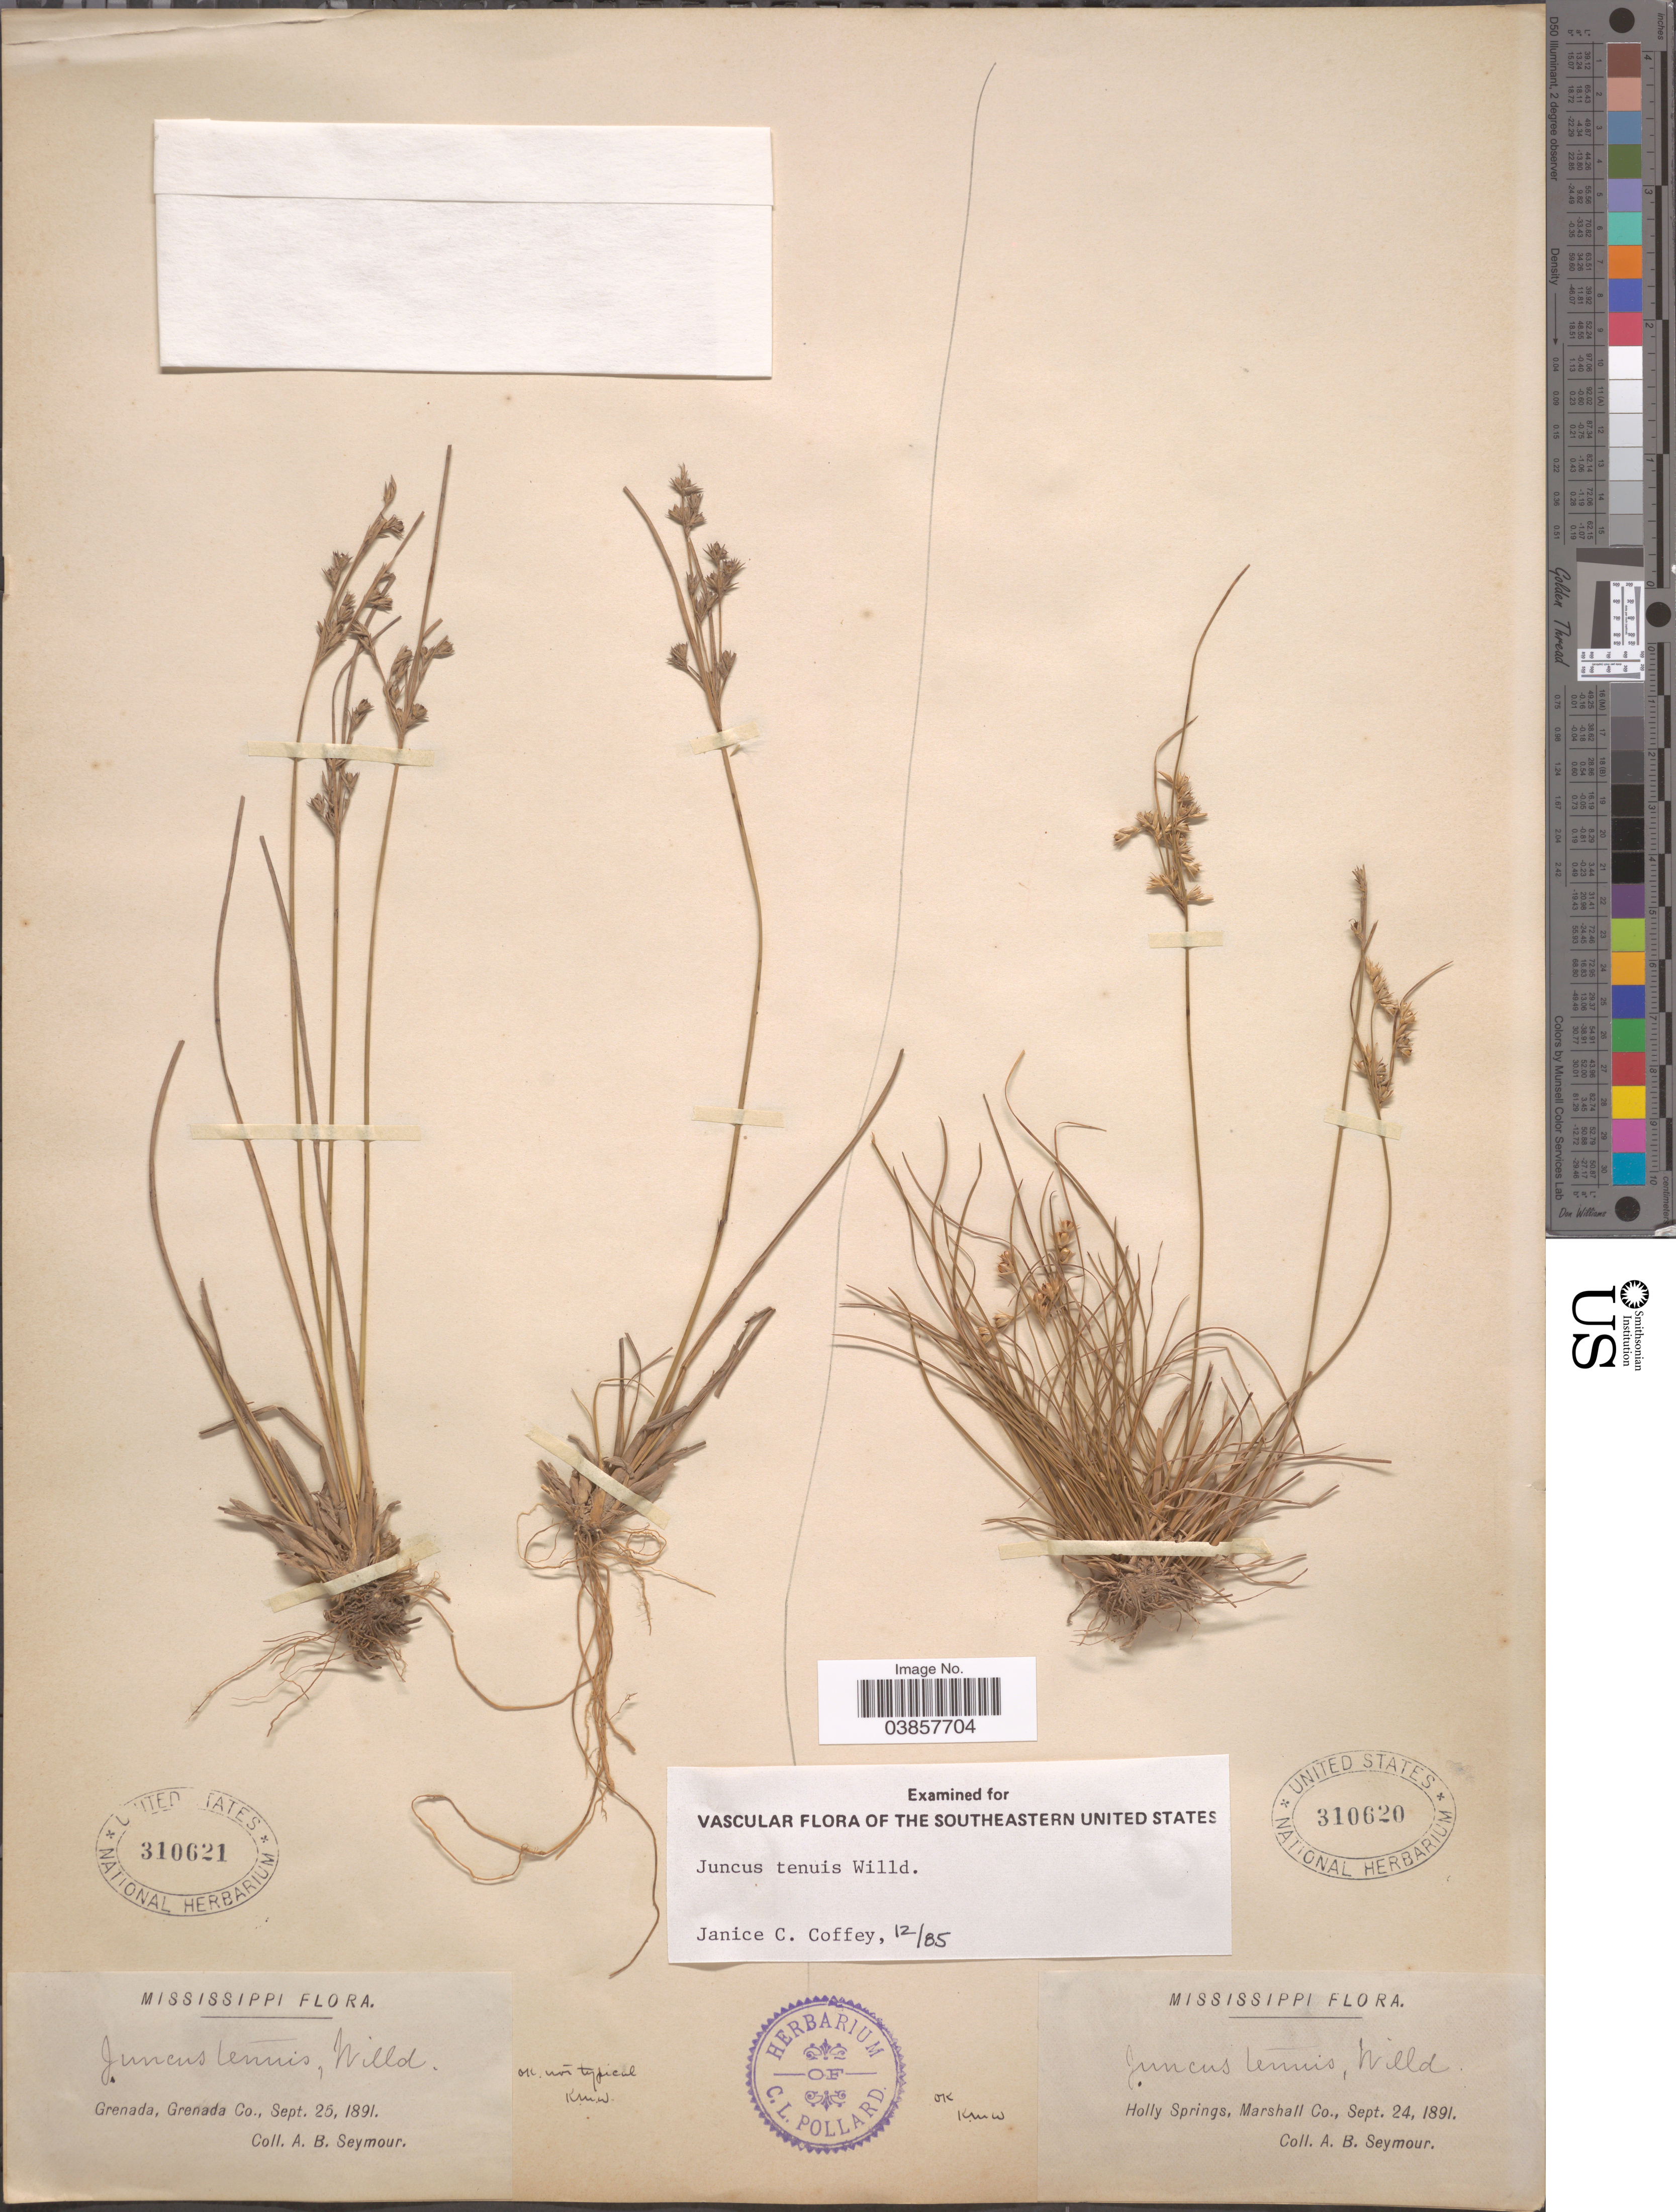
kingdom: Plantae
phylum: Tracheophyta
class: Liliopsida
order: Poales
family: Juncaceae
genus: Juncus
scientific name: Juncus tenuis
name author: Willd.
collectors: A. Seymour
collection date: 1891-09-24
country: United States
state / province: Mississippi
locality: Holly Springs, Marshall Co.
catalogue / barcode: US 310620-2